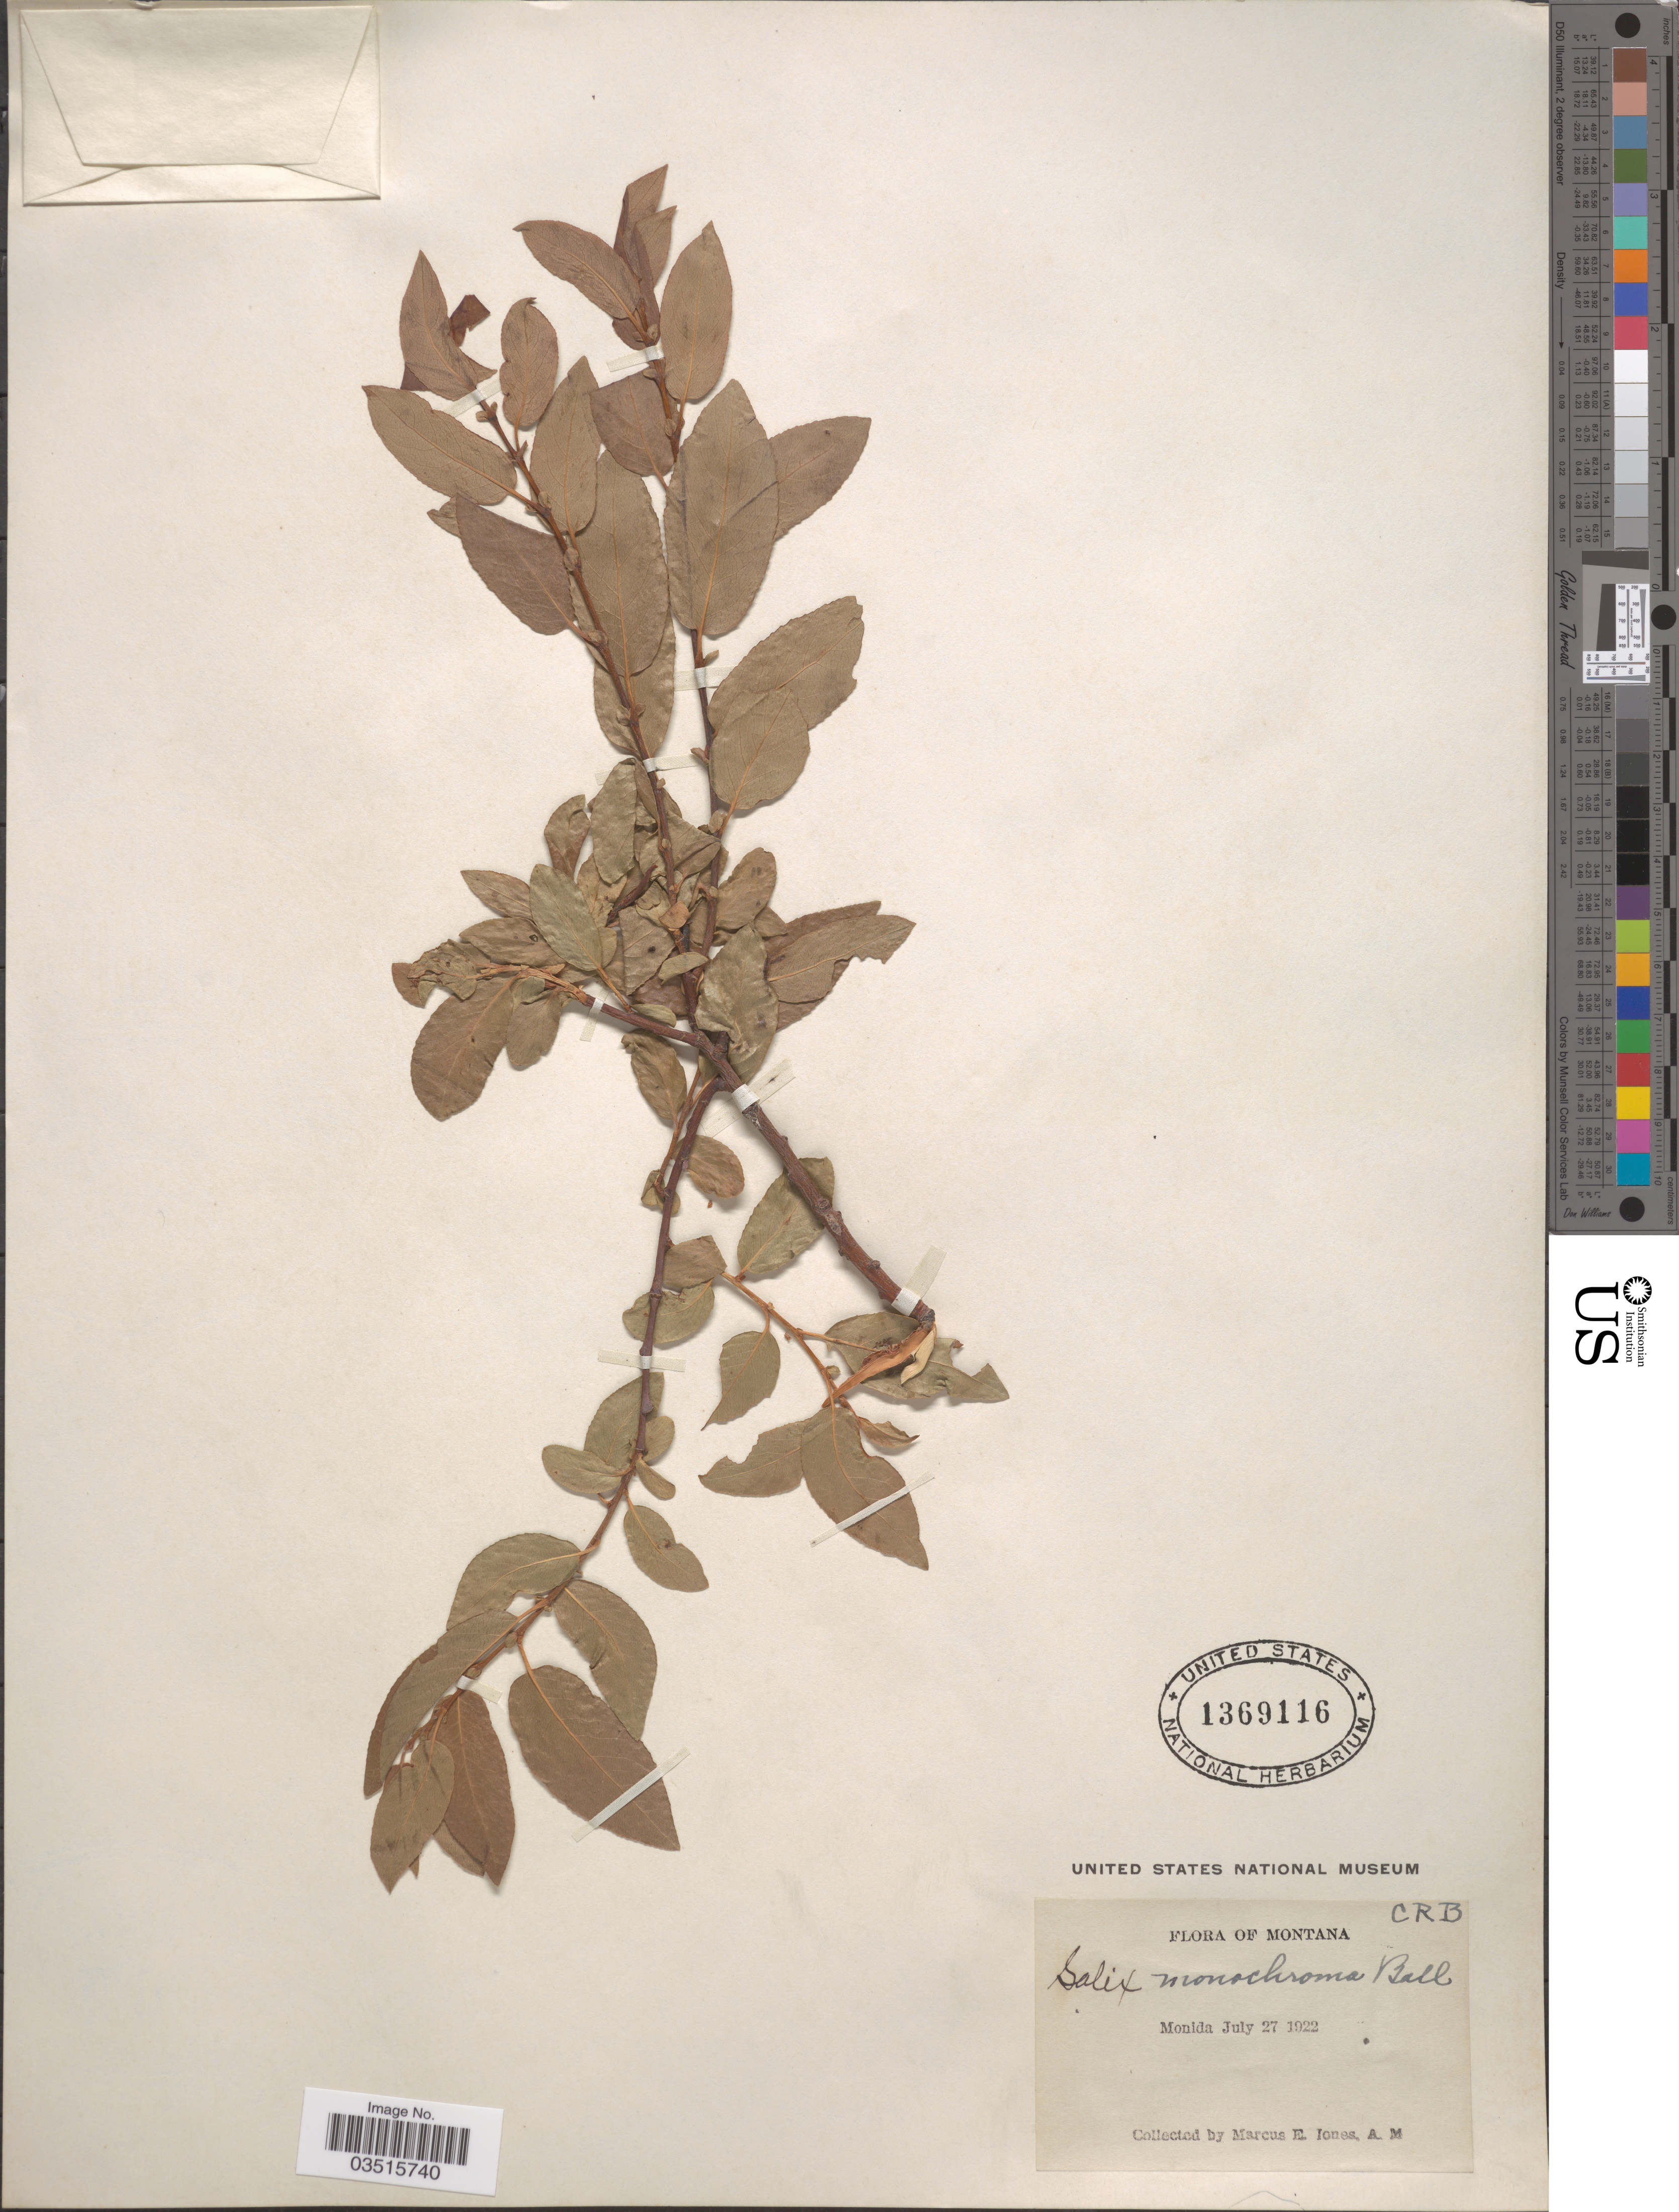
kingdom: Plantae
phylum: Tracheophyta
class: Magnoliopsida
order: Malpighiales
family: Salicaceae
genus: Salix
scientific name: Salix monochroma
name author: C.R. Ball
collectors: M. E. Jones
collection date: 1922-07-27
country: United States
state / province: Montana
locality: Monida.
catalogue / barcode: US 1369116